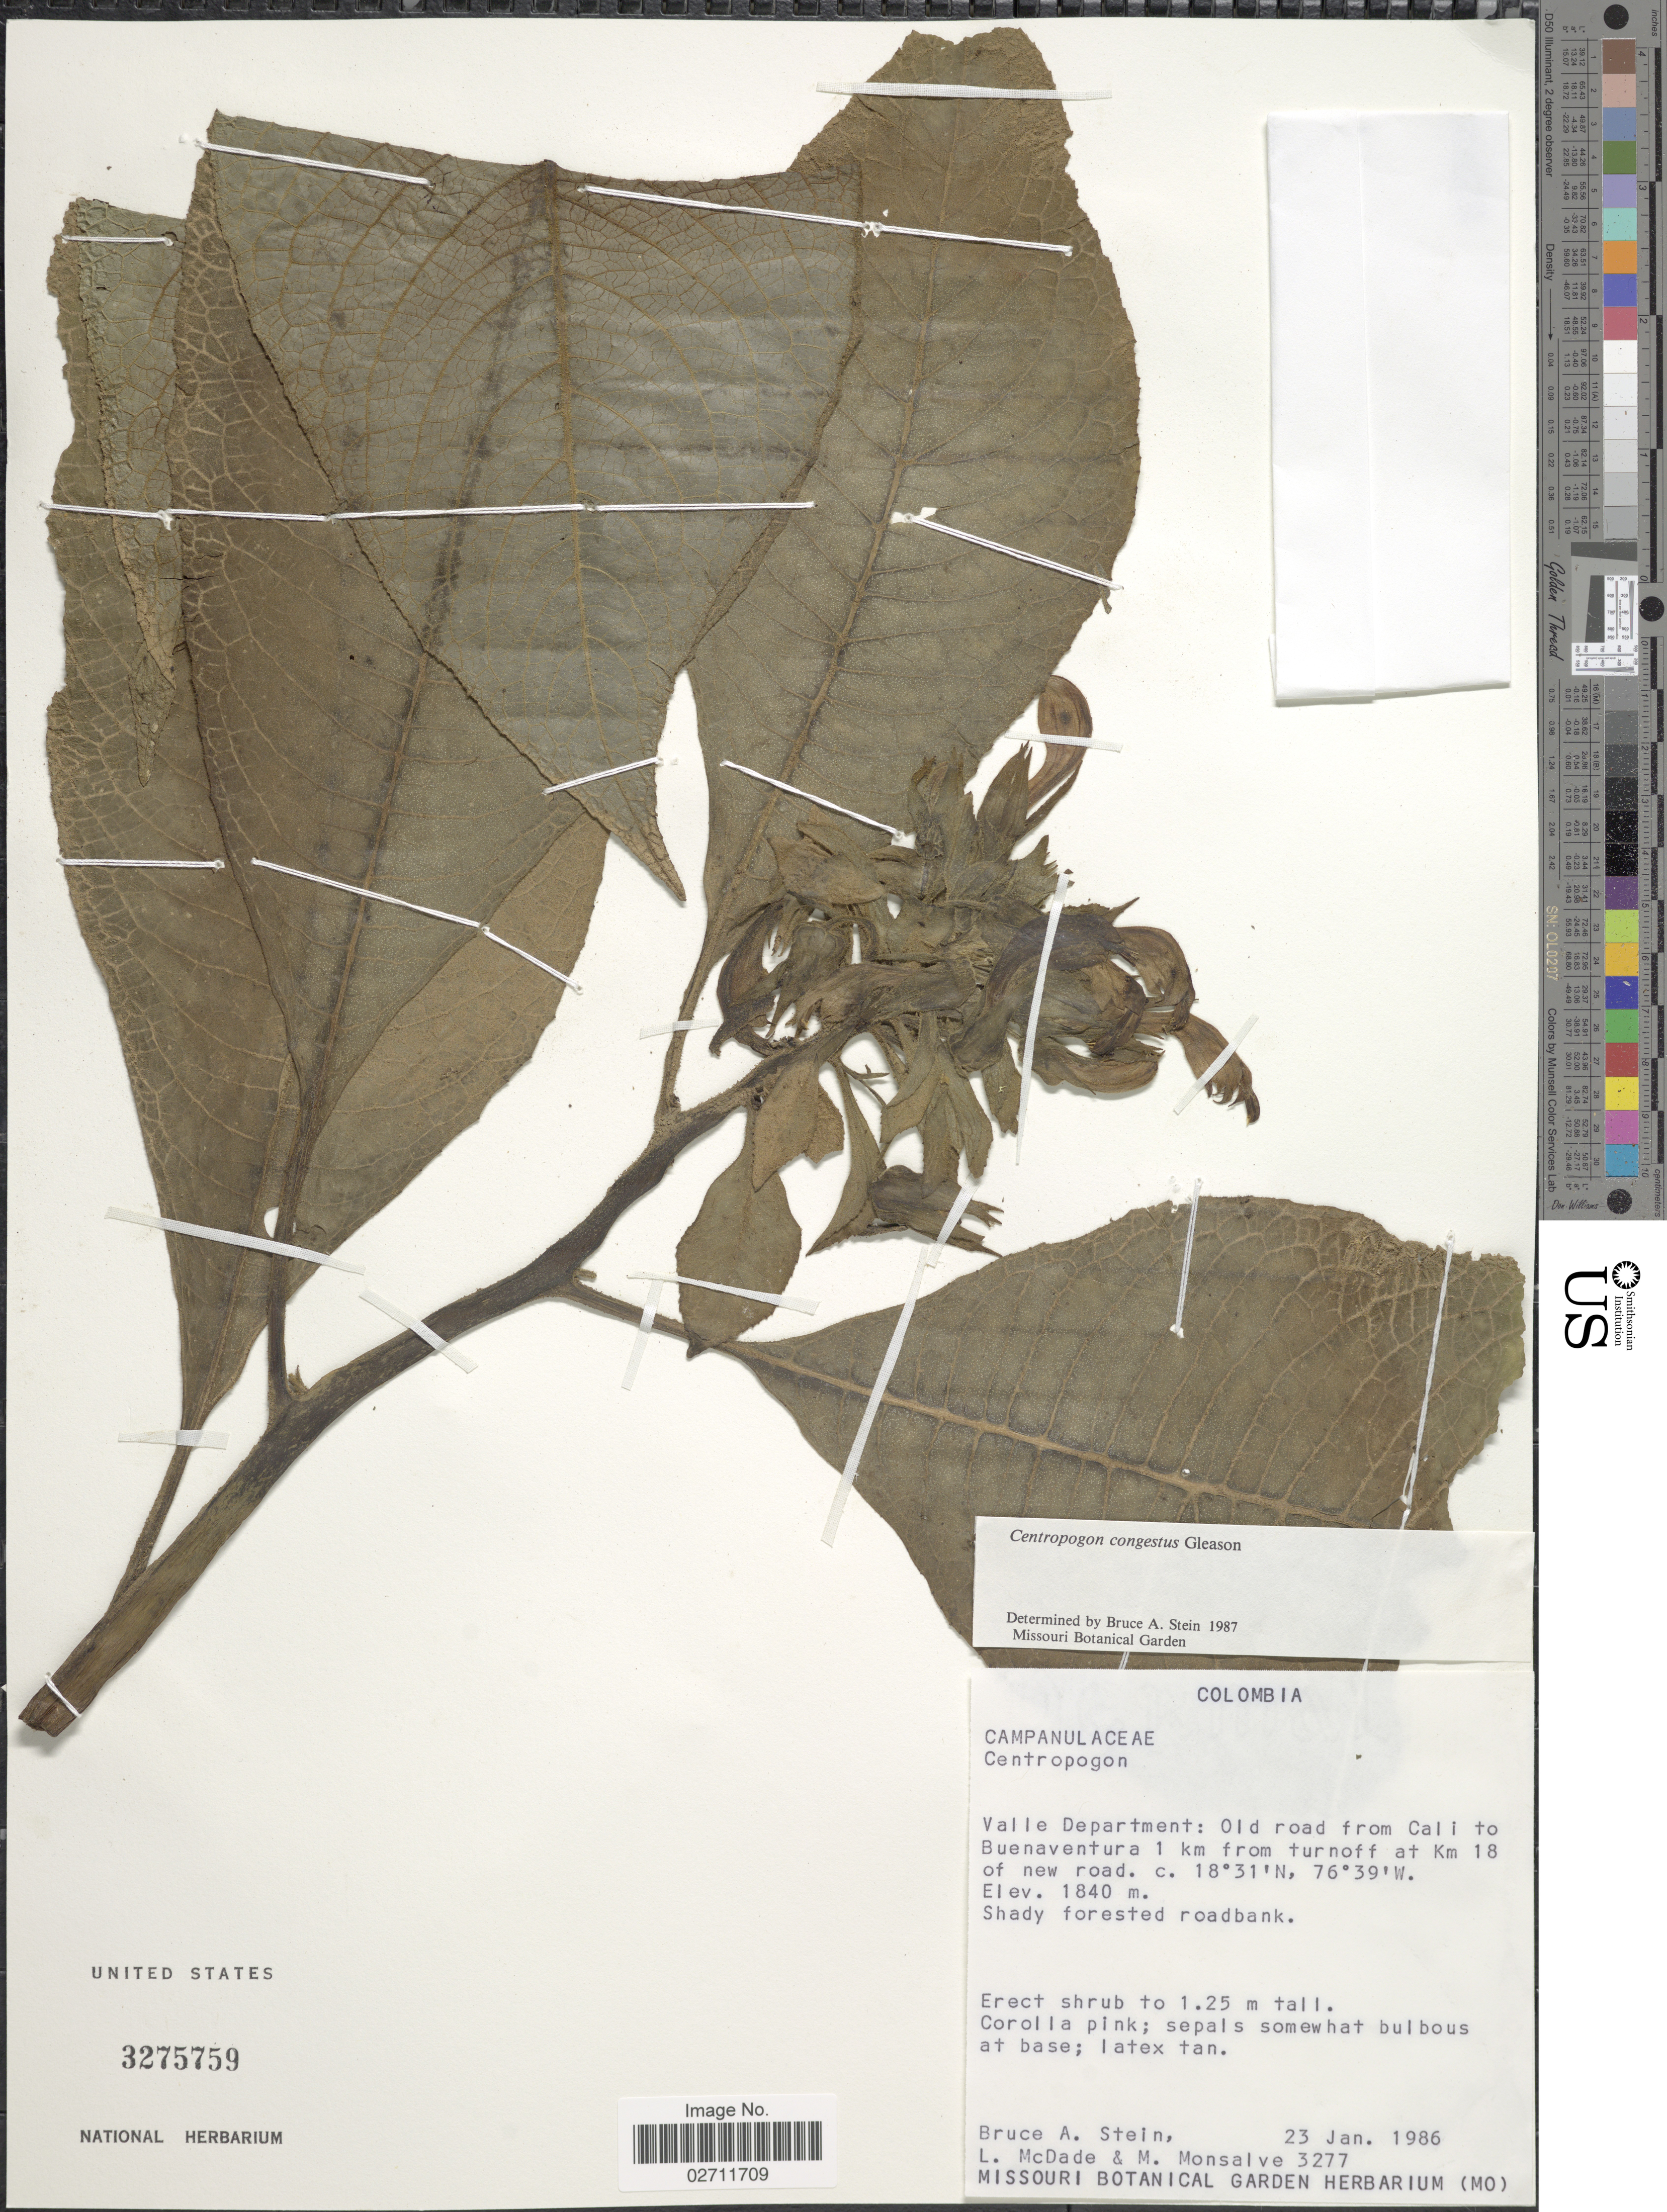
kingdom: Plantae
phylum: Tracheophyta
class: Magnoliopsida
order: Asterales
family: Campanulaceae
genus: Centropogon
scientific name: Centropogon congestus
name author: Gleason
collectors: B. A. Stein, L. McDade & M. Monsalve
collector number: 3277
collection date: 1986-01-23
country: Colombia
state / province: Valle del Cauca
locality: Valle Department: Old road from Cali to Buenaventura 1 km from turnoff at Km 18 of new road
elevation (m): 1840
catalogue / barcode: US 3275759